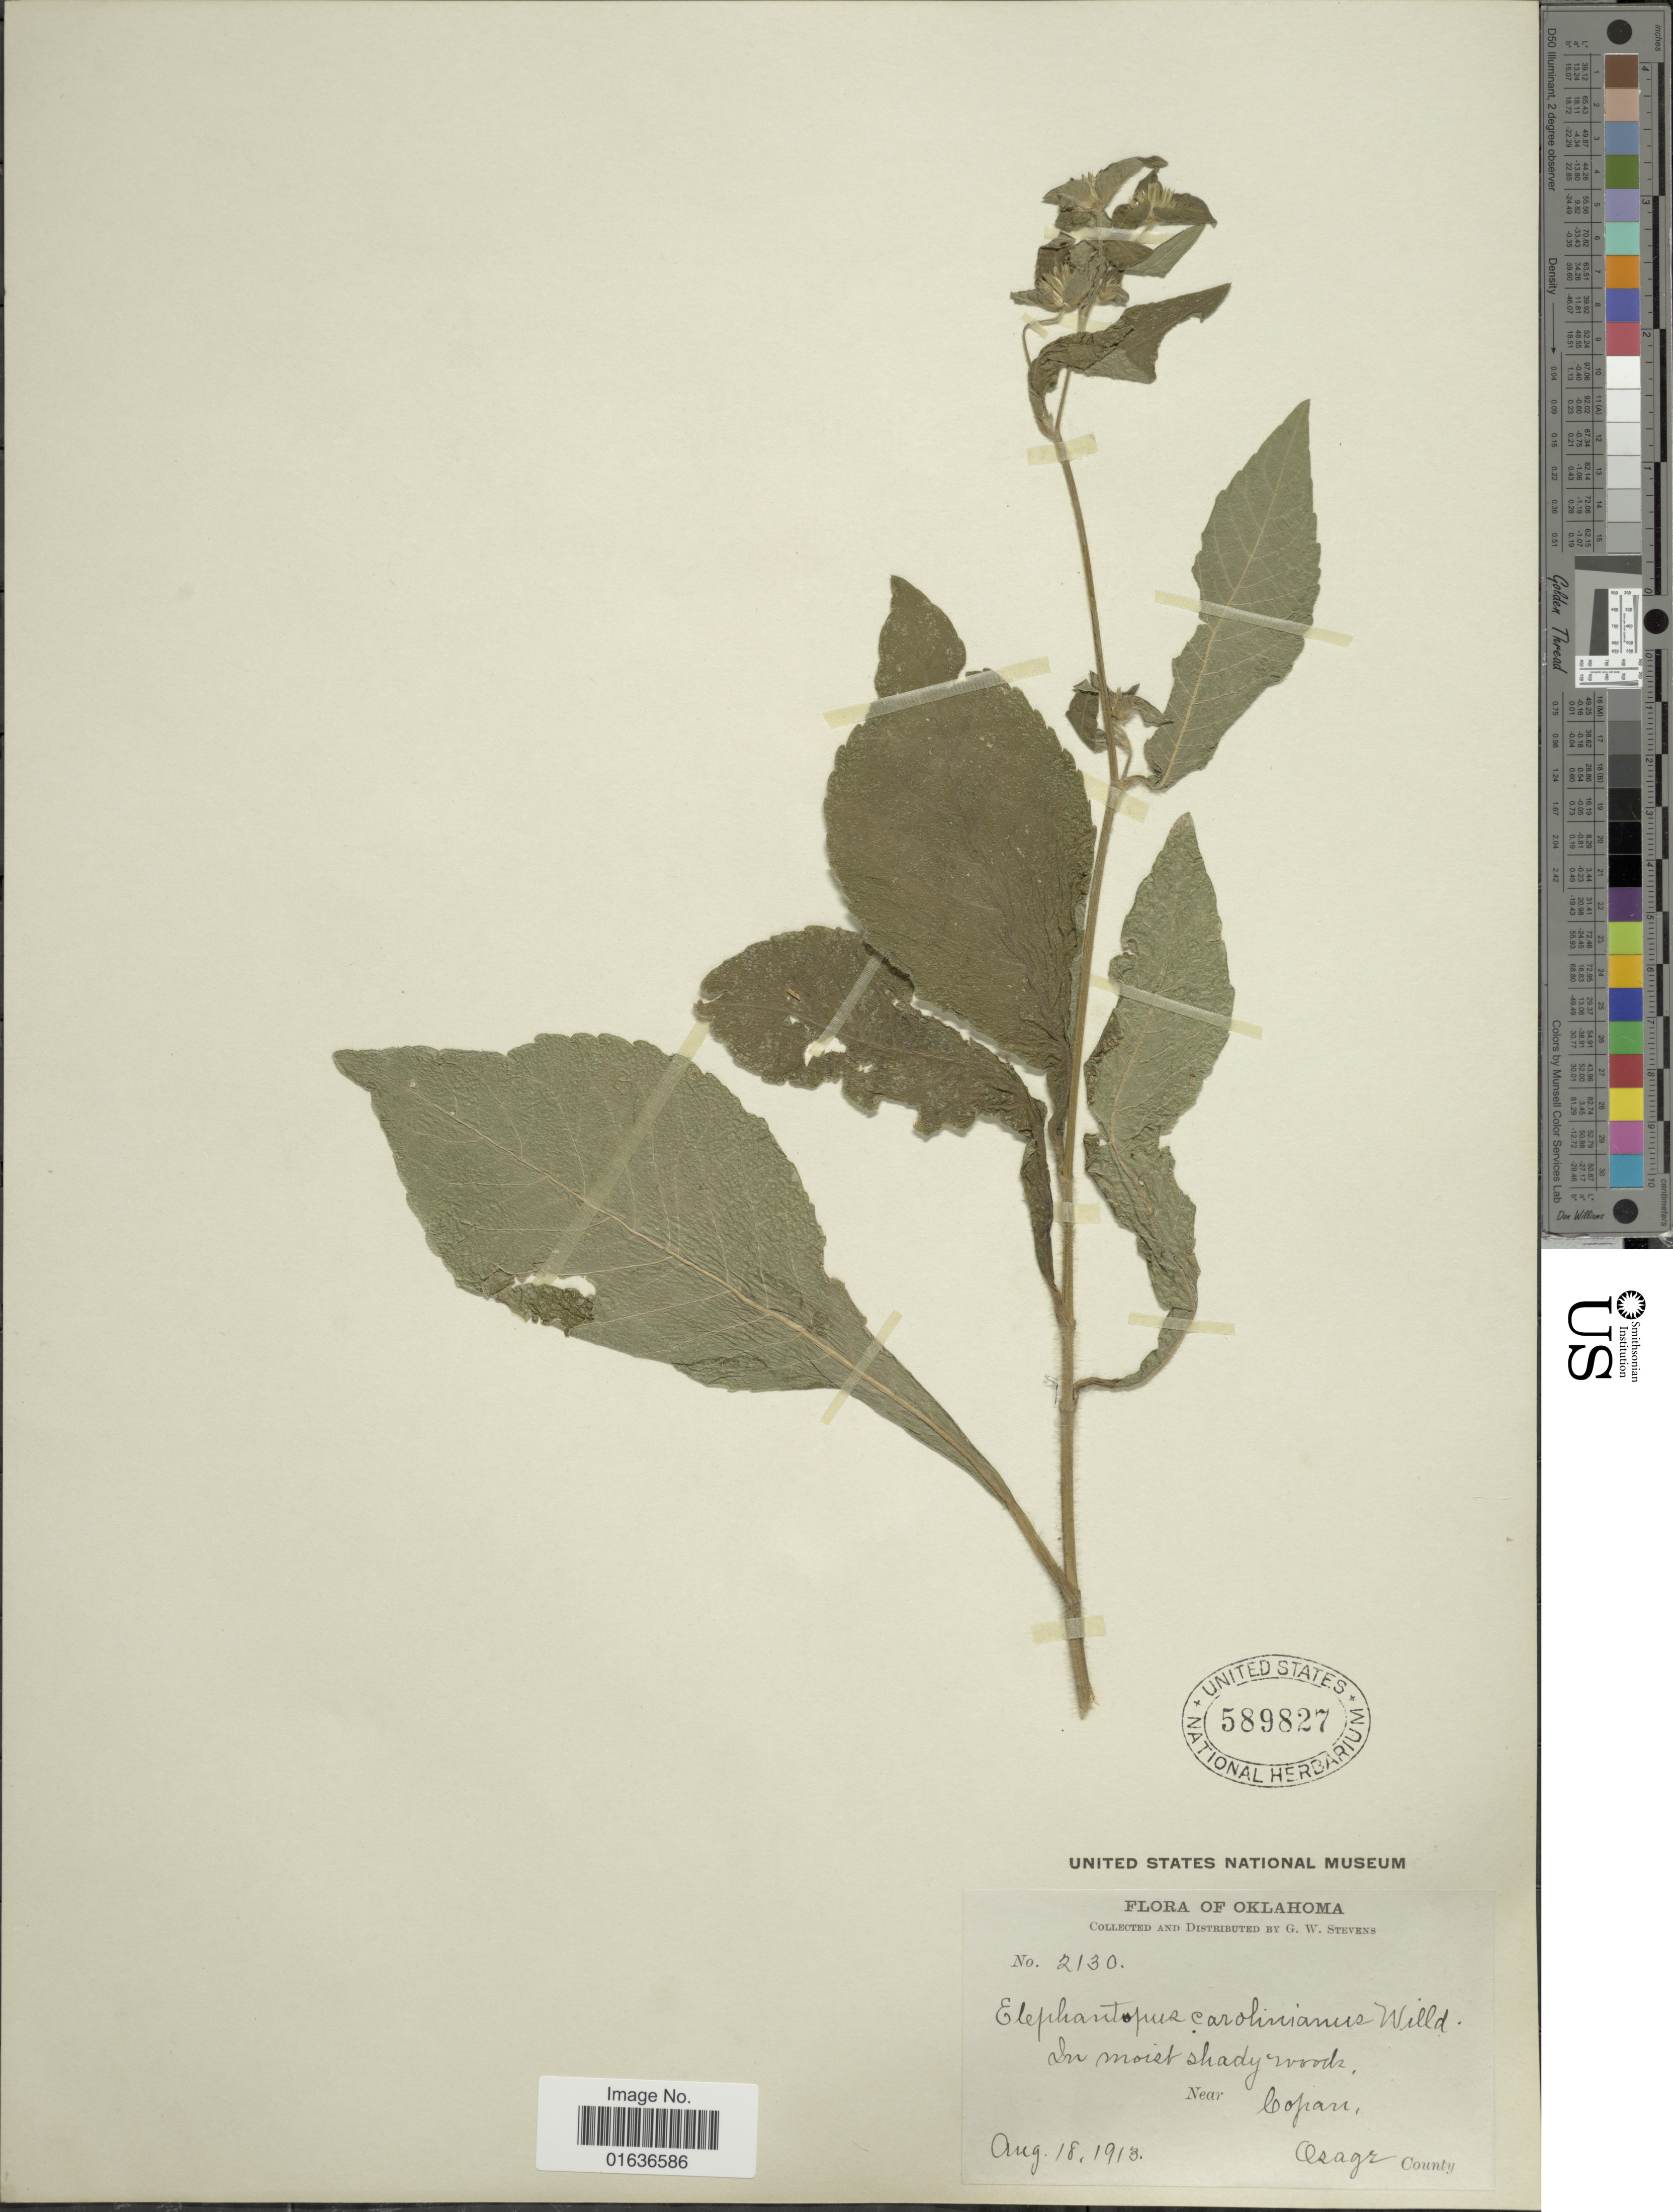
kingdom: Plantae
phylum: Tracheophyta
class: Magnoliopsida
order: Asterales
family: Asteraceae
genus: Elephantopus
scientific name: Elephantopus carolinianus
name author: Raeusch.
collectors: G. W. Stevens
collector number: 2130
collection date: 1913-08-18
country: United States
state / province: Oklahoma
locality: In moist shady woods near Copan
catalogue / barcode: US 589827